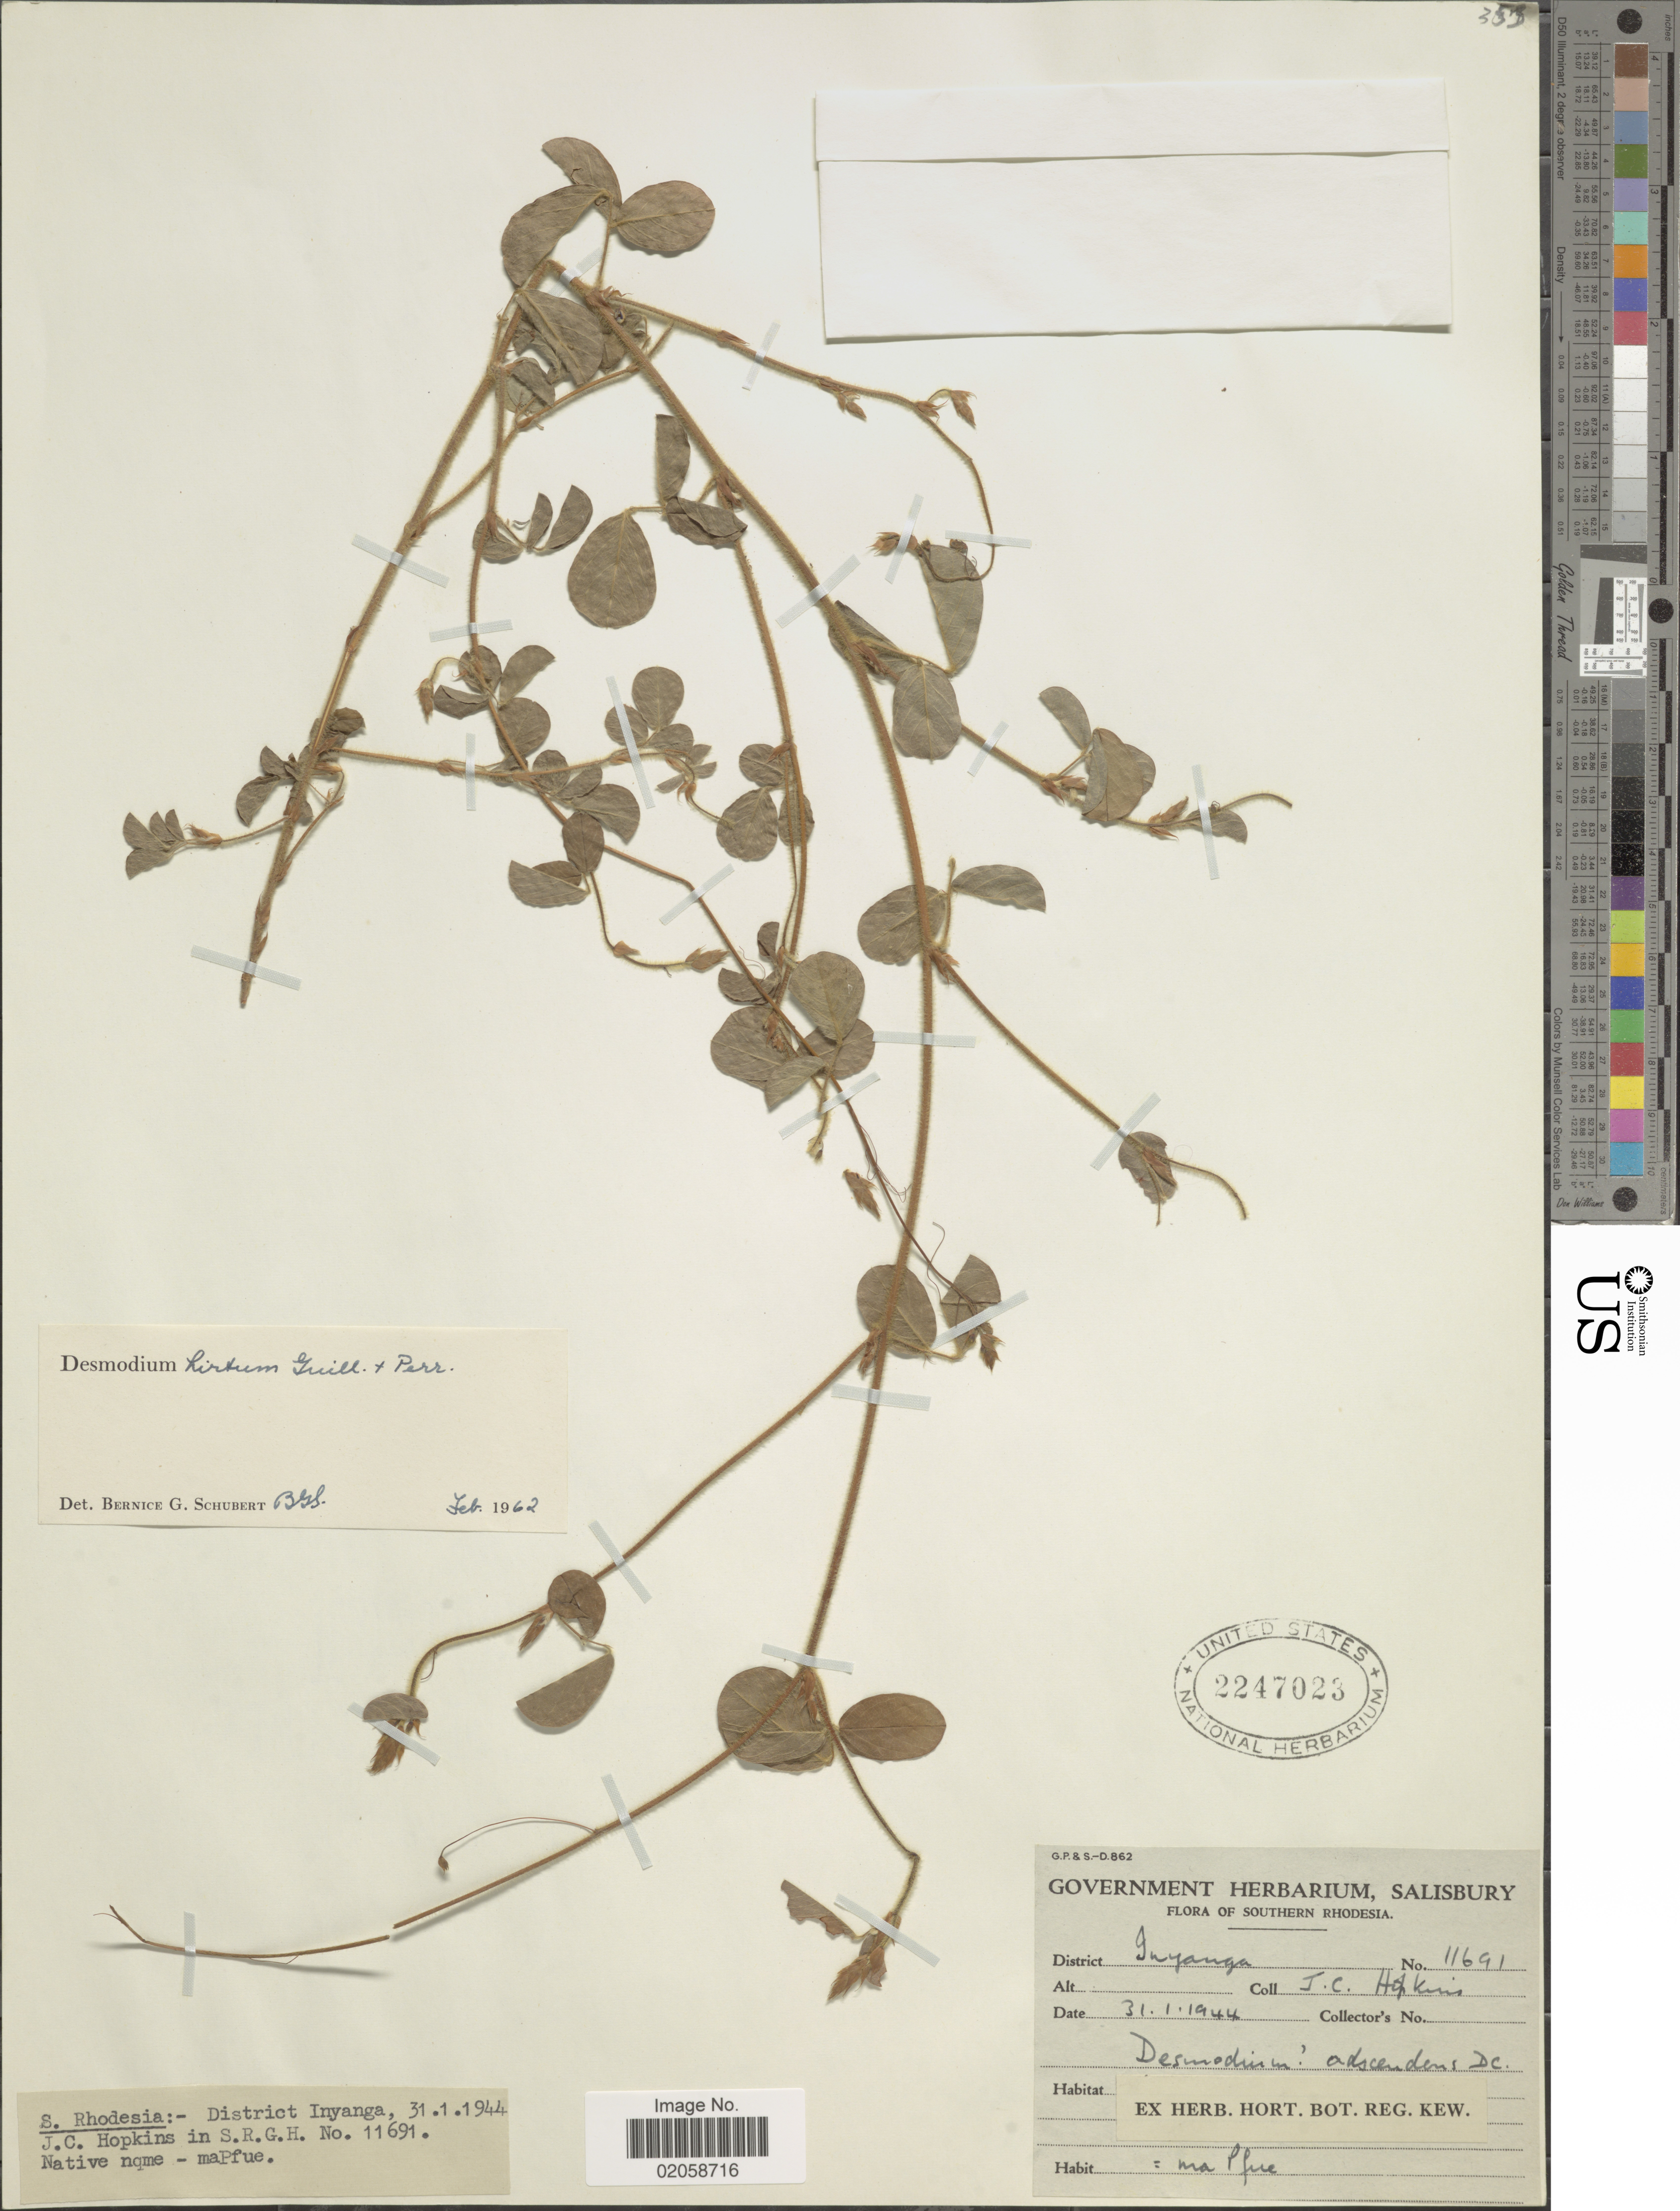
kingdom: Plantae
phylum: Tracheophyta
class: Magnoliopsida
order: Fabales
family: Fabaceae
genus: Grona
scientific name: Grona hirta var. hirta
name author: (Guill. & Perr.) H. Ohashi & K. Ohashi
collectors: J. Hopkins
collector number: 11691?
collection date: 1944-01-31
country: Zimbabwe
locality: Southern Rhodesia. District Inyanga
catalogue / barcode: US 2247023